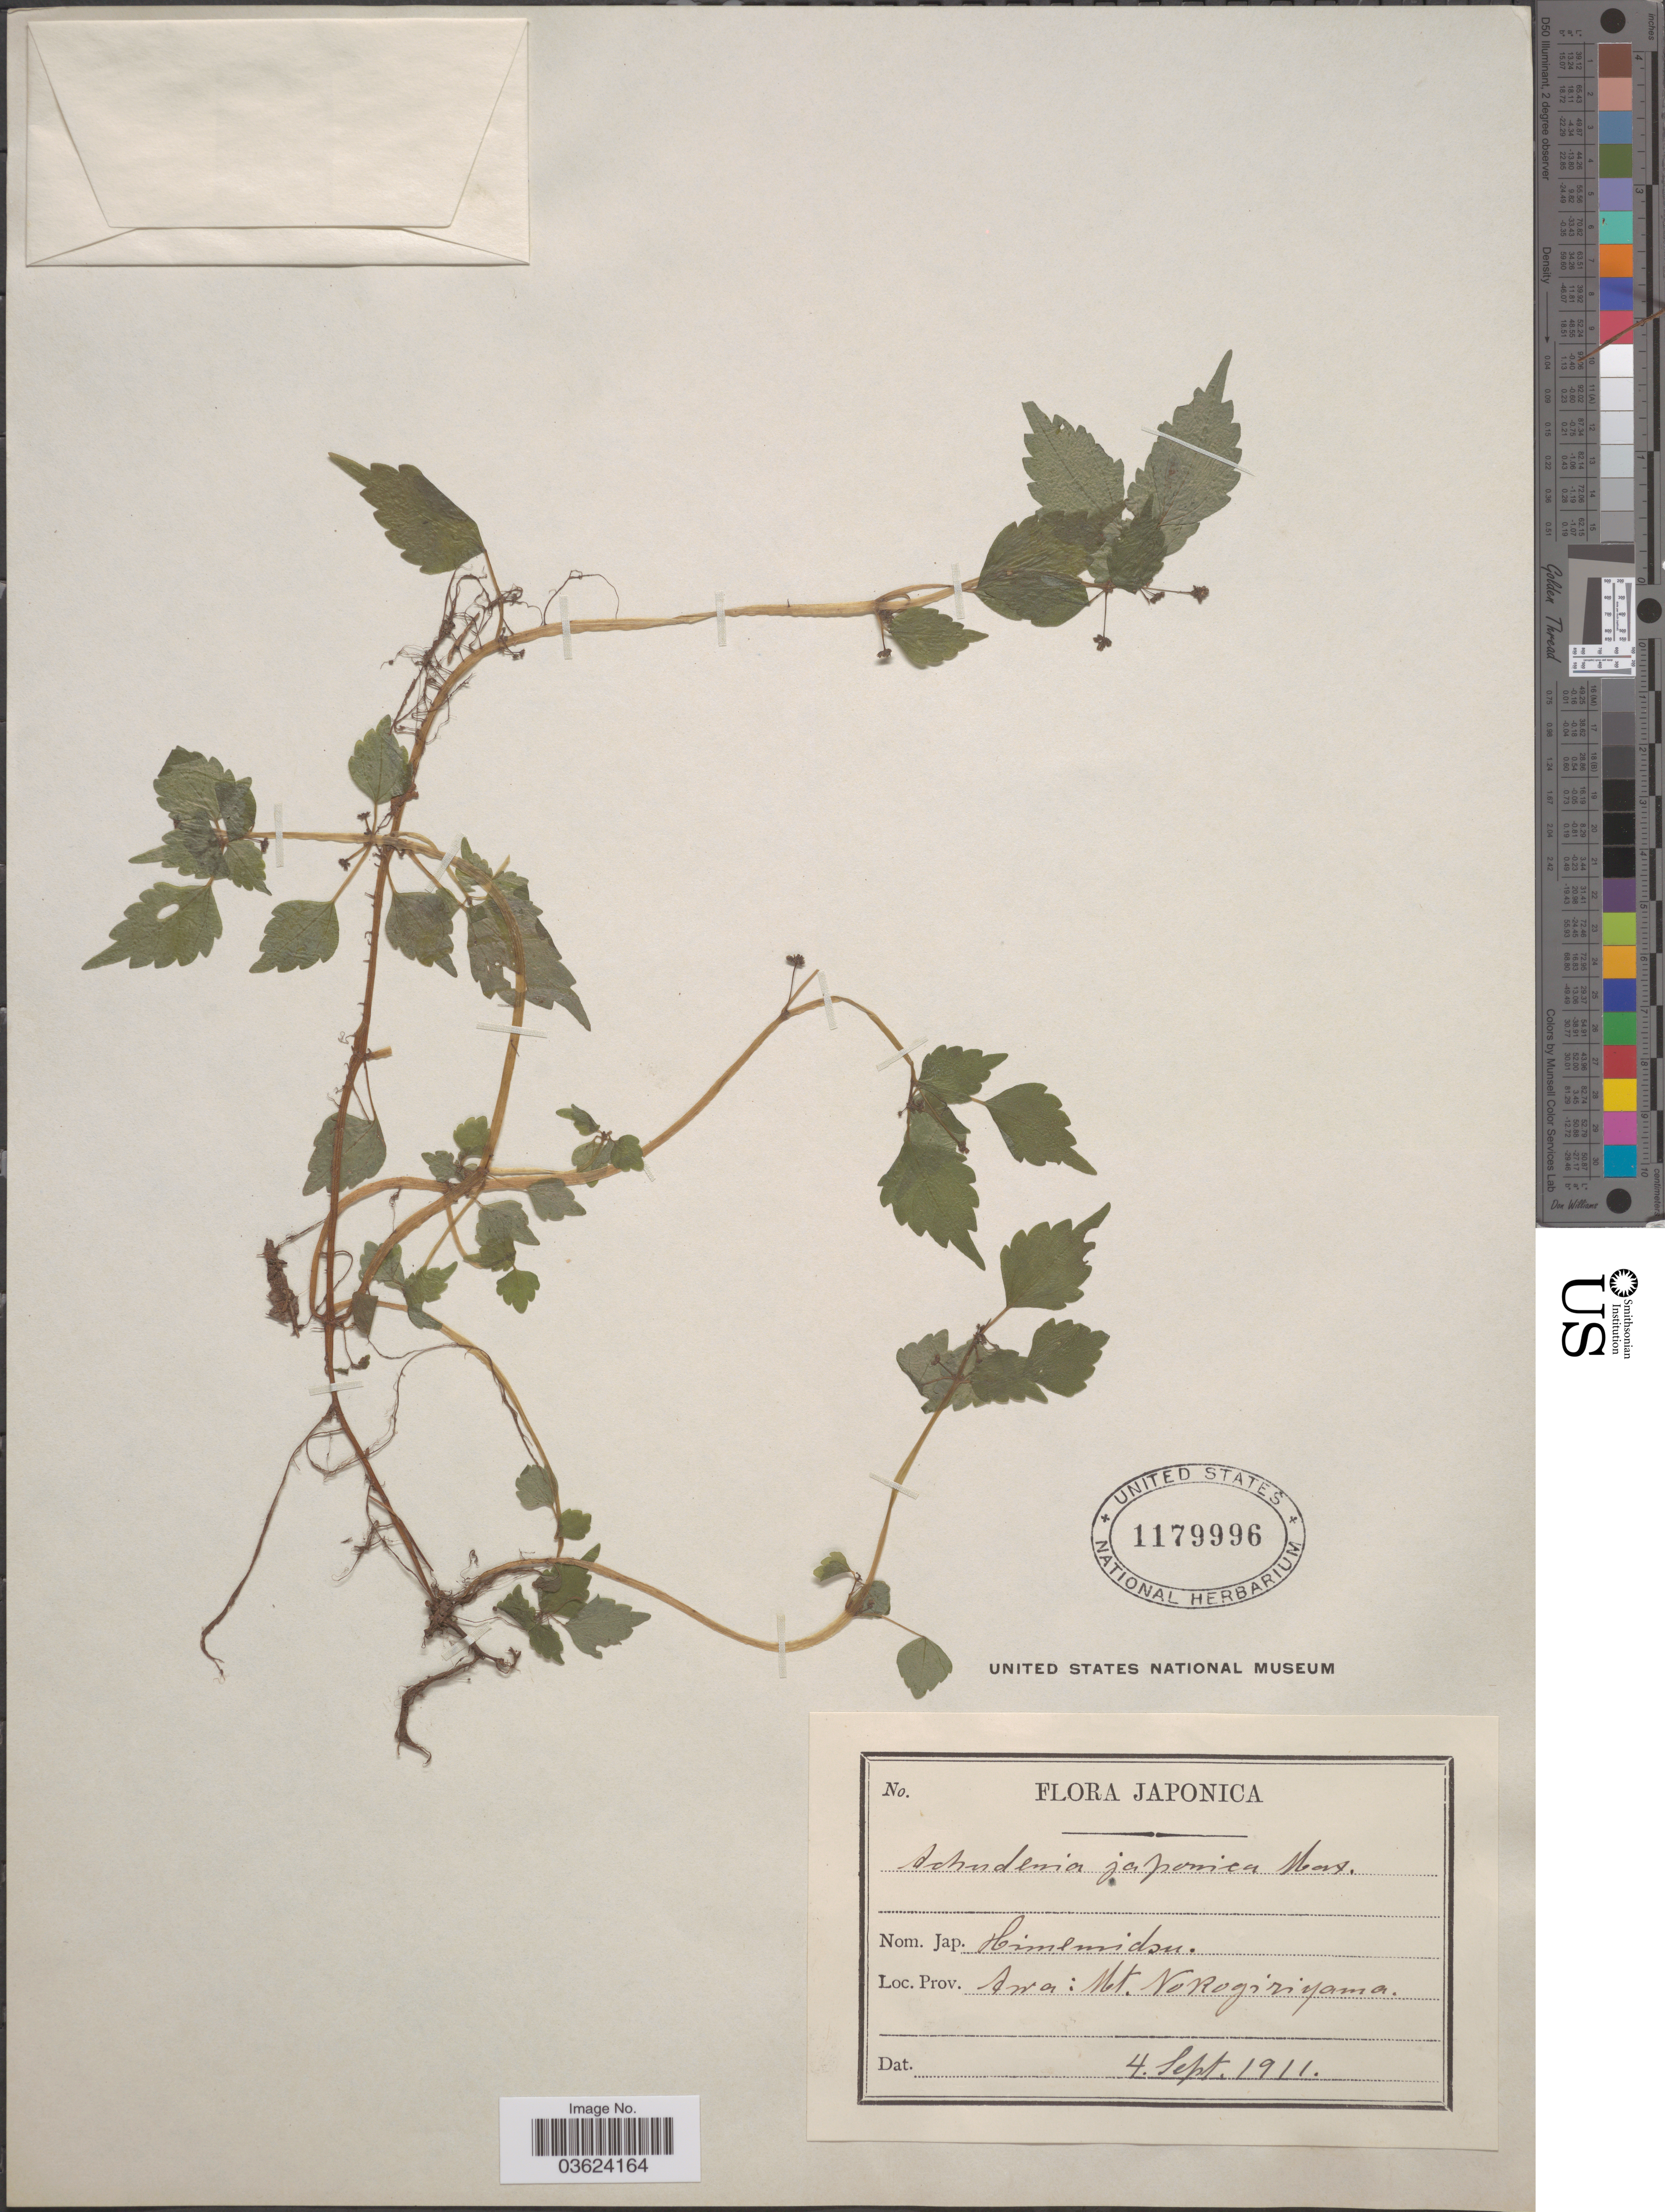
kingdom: Plantae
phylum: Tracheophyta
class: Magnoliopsida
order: Rosales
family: Urticaceae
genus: Achudemia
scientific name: Achudemia japonica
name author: Maxim.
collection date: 1911-09-04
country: Japan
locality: Awa: Mt. Nokogiriyama.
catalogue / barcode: US 1179996